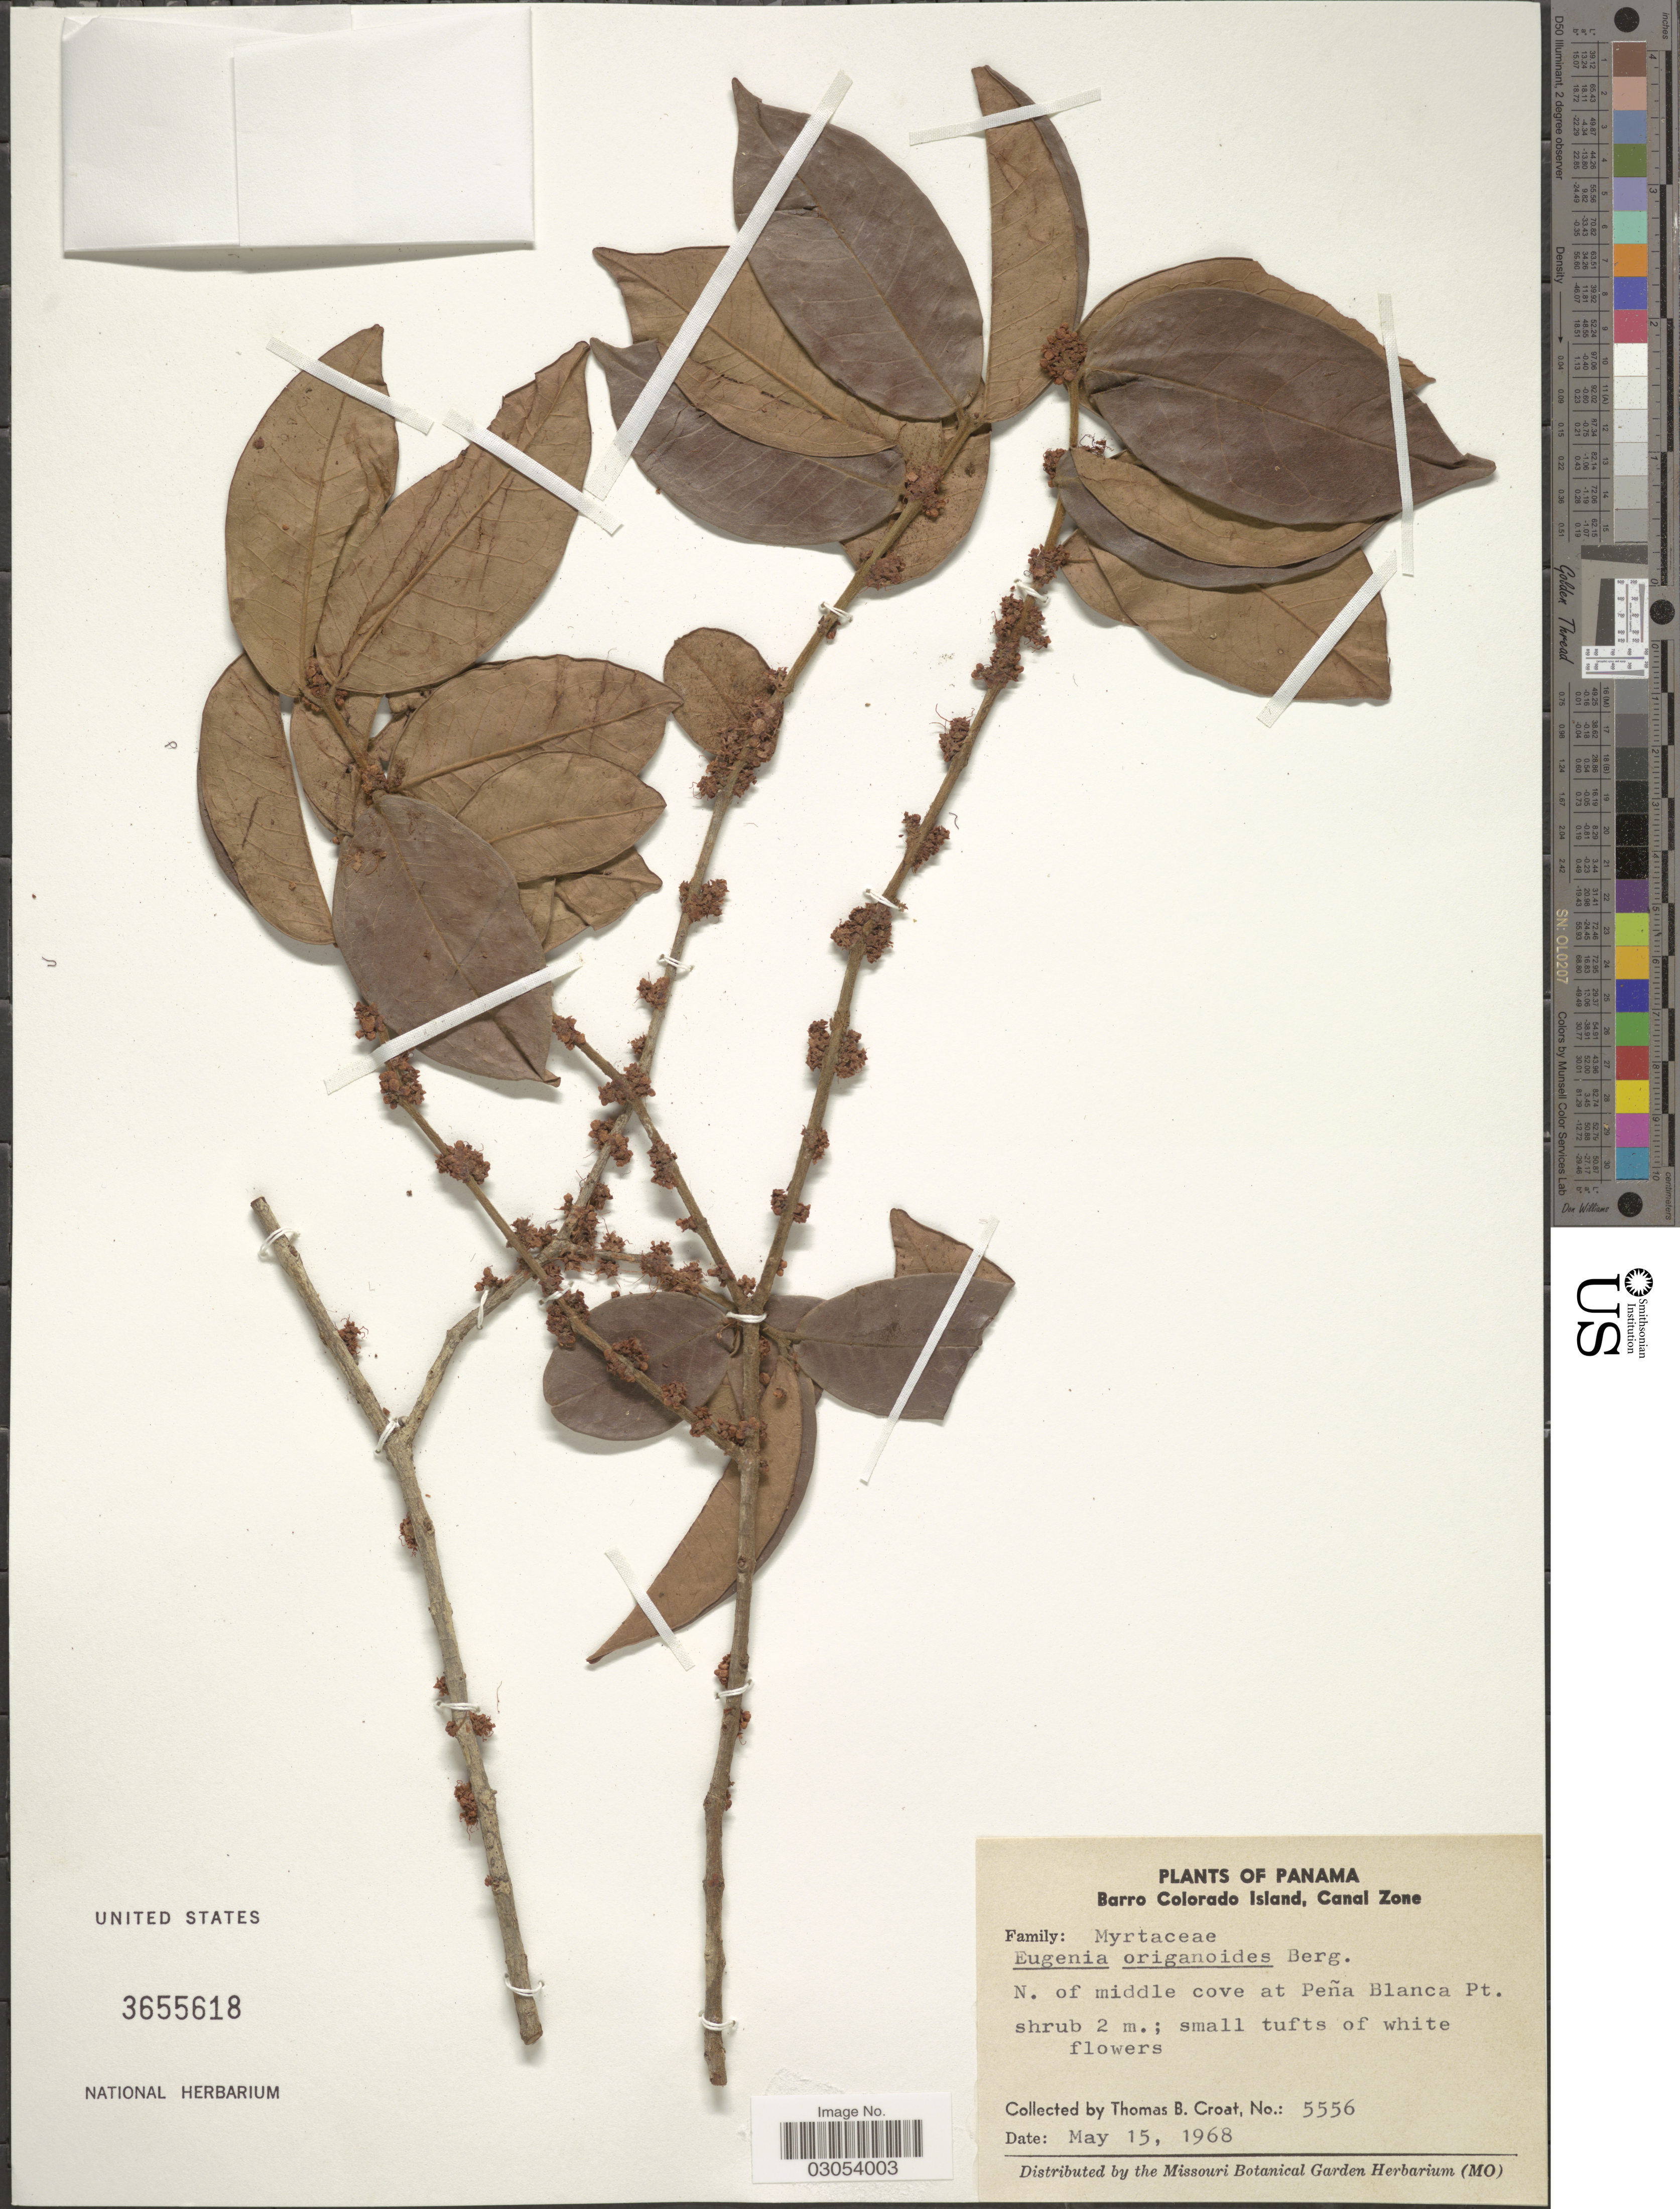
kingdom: Plantae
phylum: Tracheophyta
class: Magnoliopsida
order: Myrtales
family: Myrtaceae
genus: Eugenia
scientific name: Eugenia origanoides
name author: O. Berg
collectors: T. B. Croat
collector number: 5556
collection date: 1968-05-15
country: Panama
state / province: Panamá Oeste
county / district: Canal Zone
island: Barro Colorado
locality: Barro Colorado Island, Canal Zone. N. of middle cove at Peña Blanca Pt.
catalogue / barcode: US 3655618